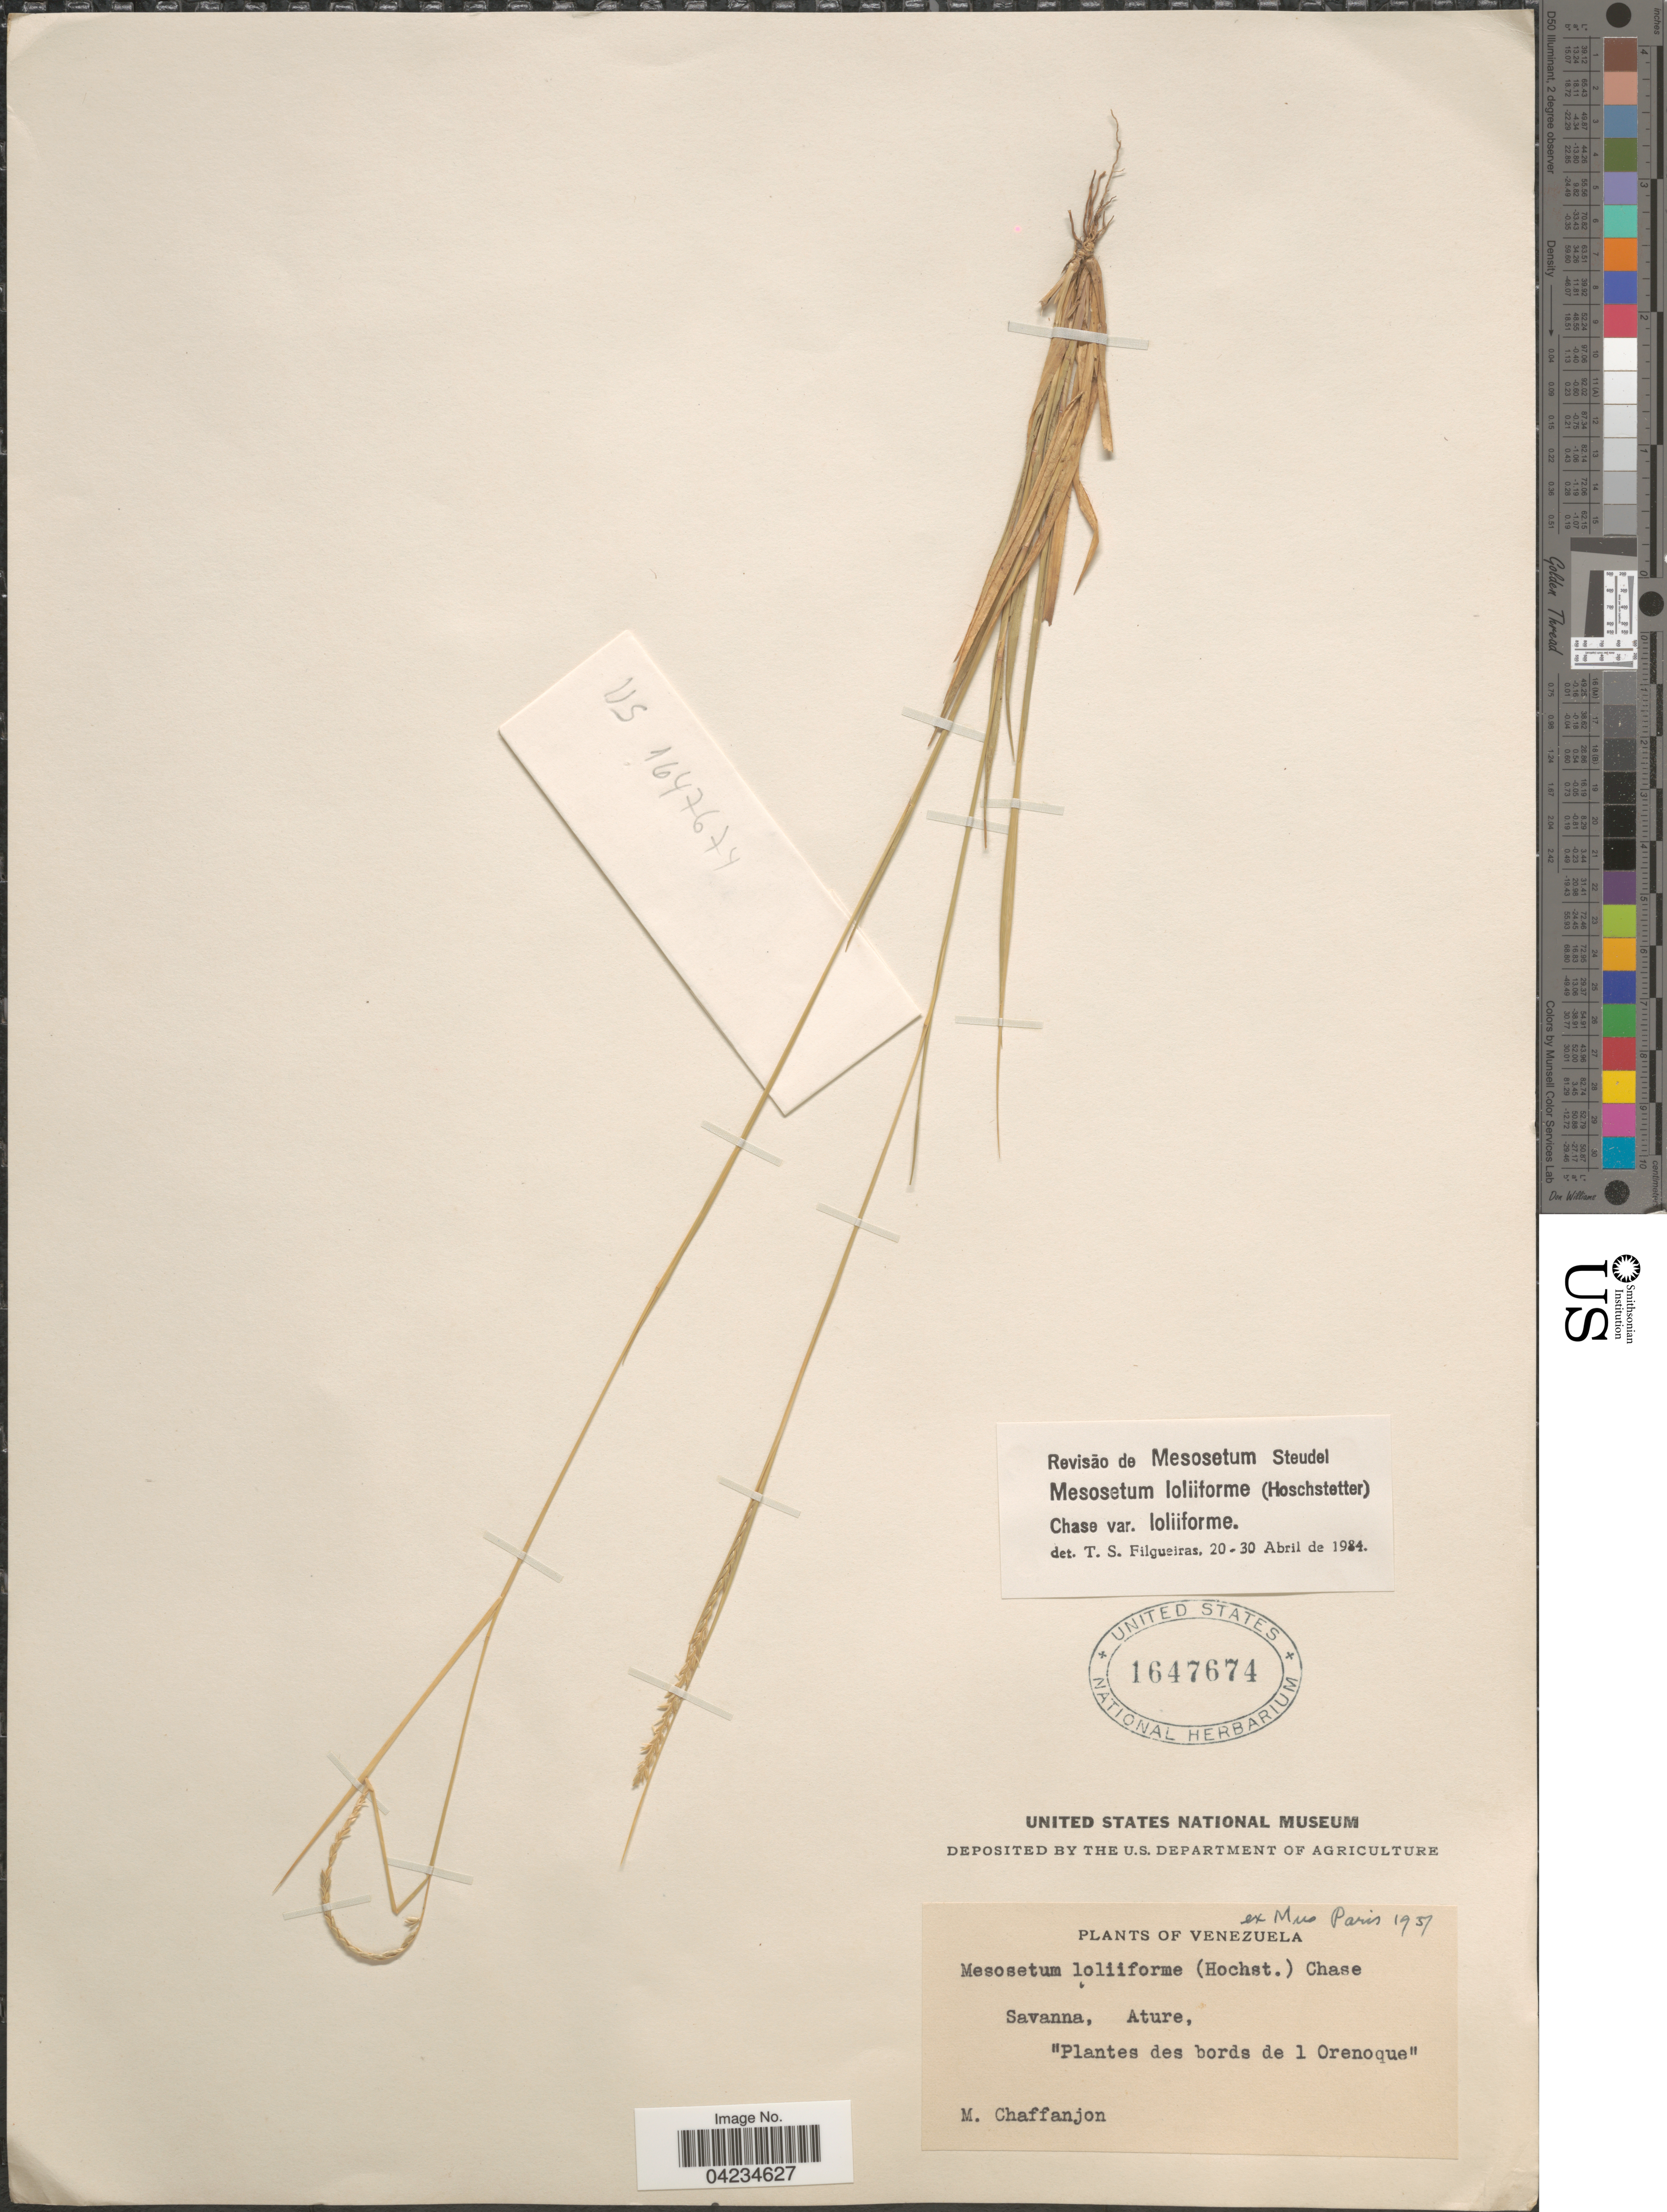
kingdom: Plantae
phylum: Tracheophyta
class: Liliopsida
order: Poales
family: Poaceae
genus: Mesosetum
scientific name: Mesosetum loliiforme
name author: (Hochst. ex Steud.) Chase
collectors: M. Chaffanjon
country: Venezuela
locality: Savanna, Ature, des bords de l Orenoque.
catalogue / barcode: US 1647674